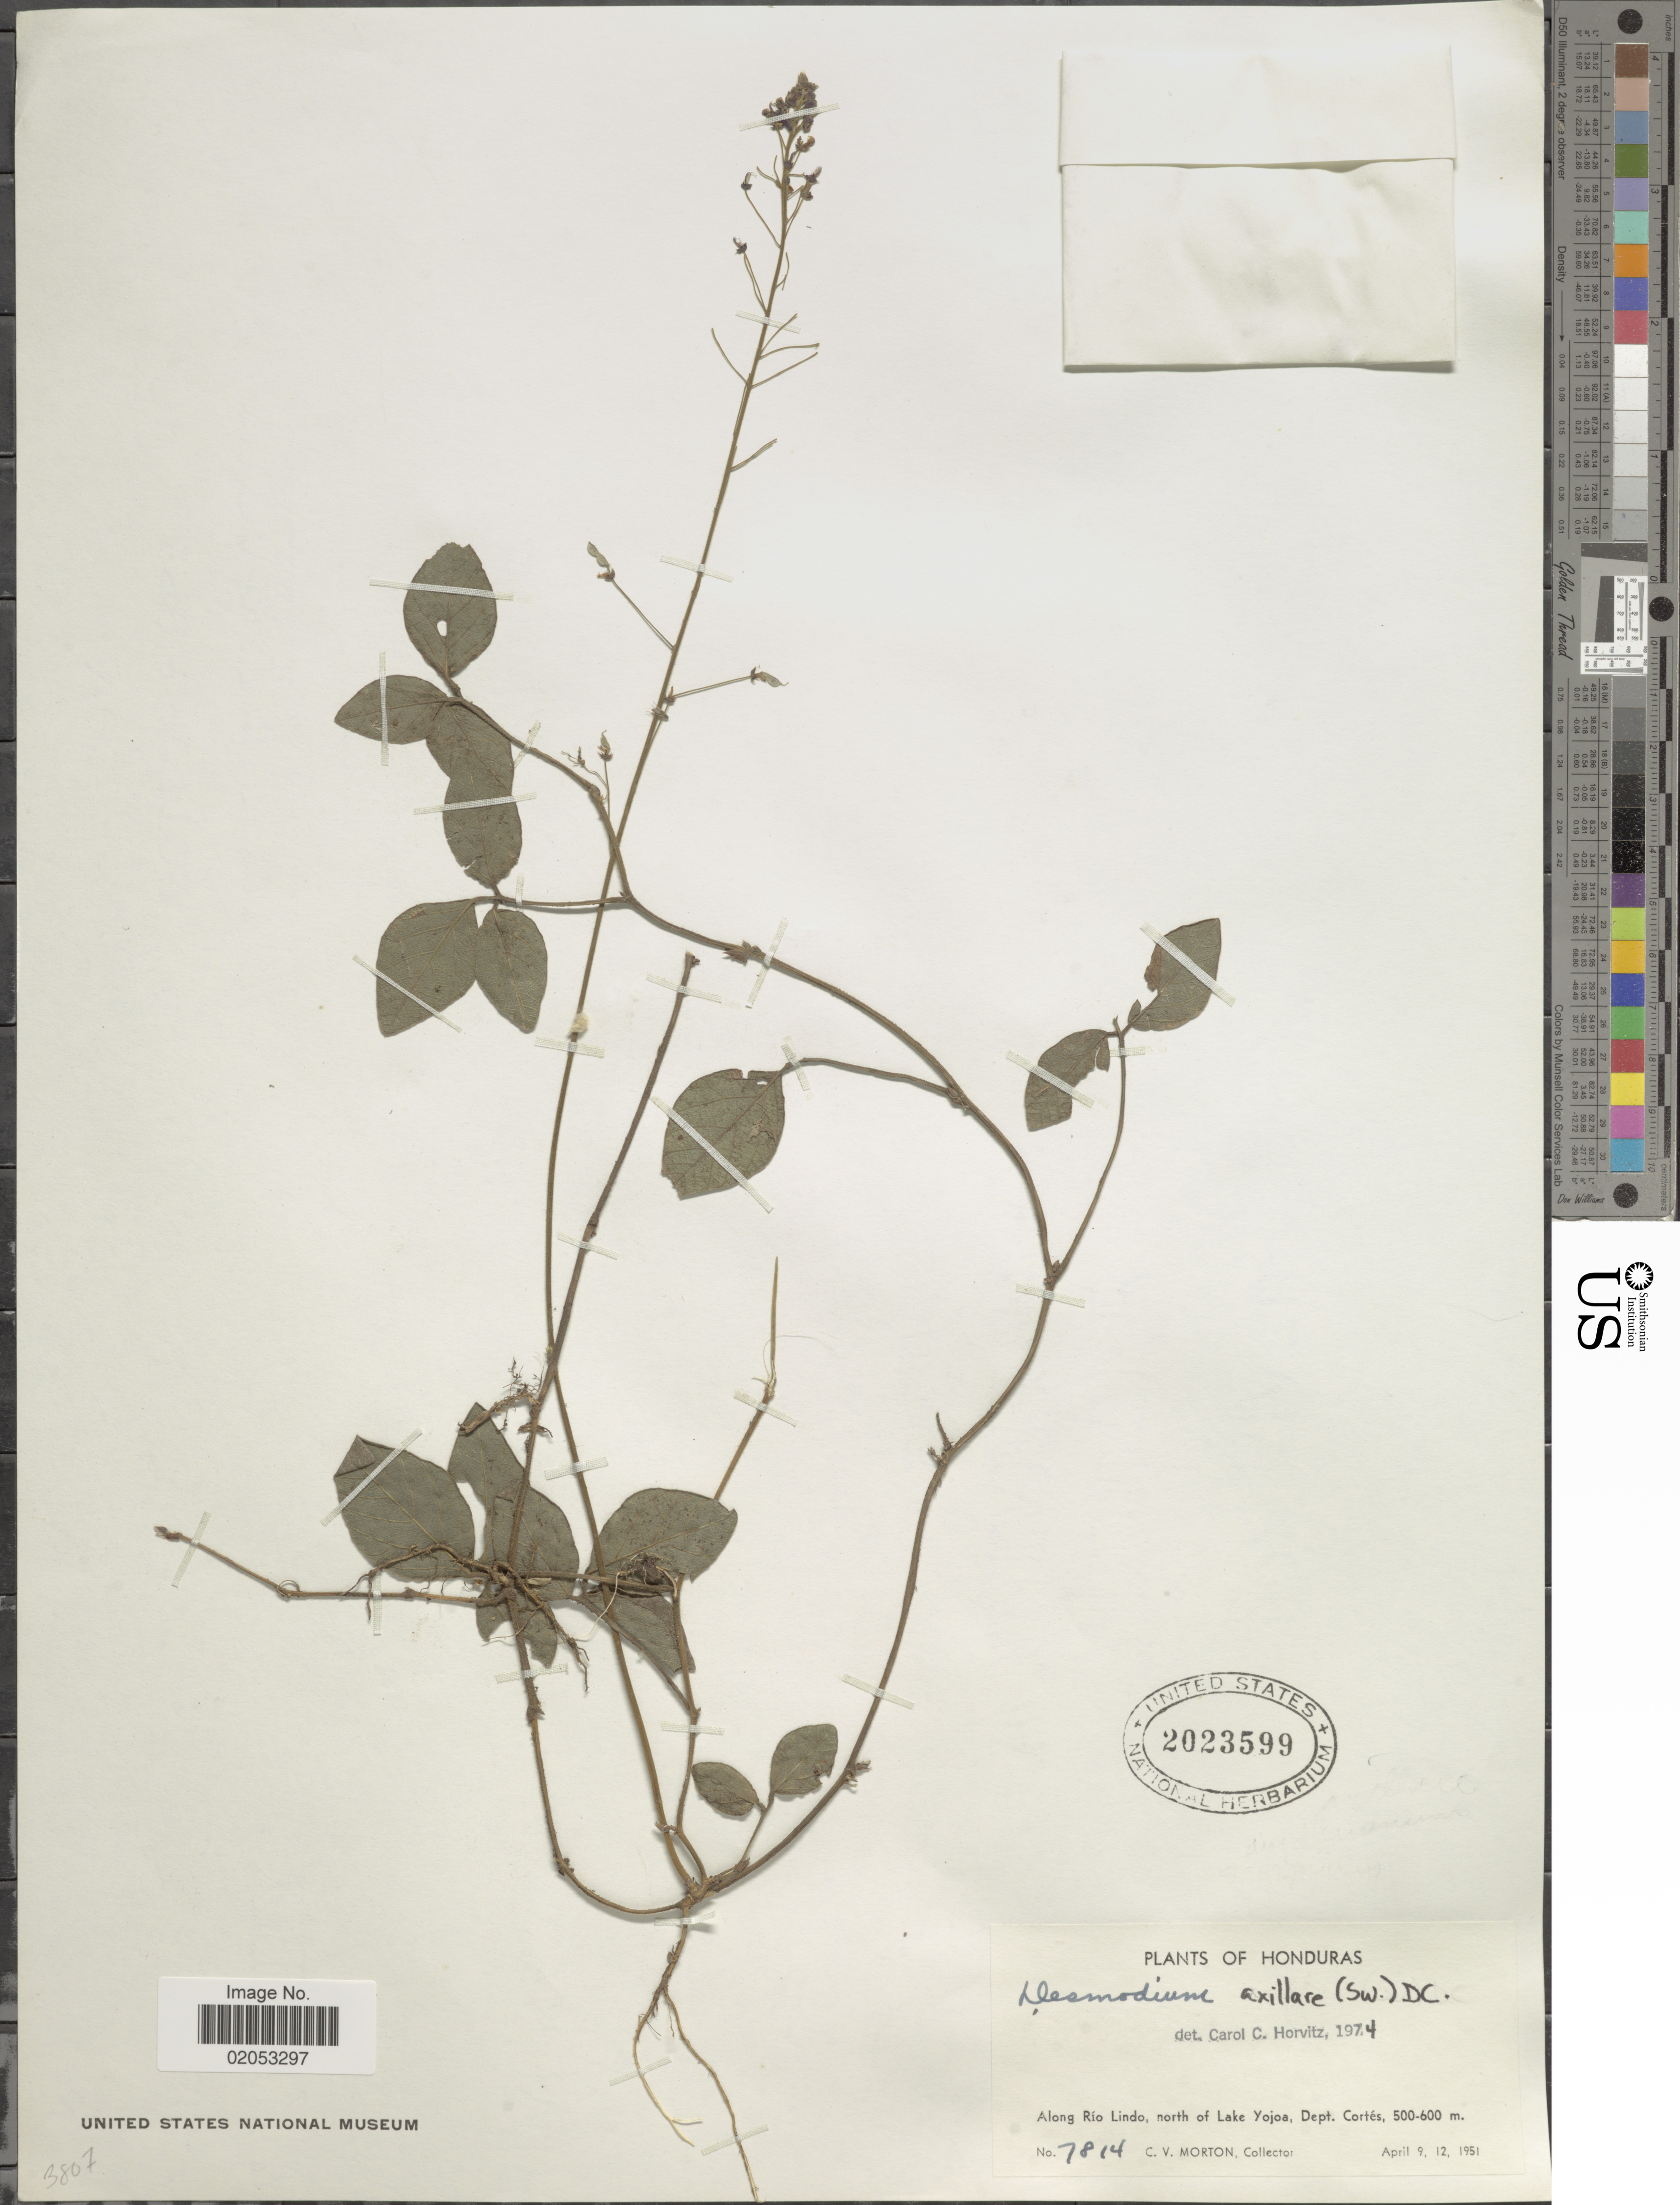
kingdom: Plantae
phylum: Tracheophyta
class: Magnoliopsida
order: Fabales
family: Fabaceae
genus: Desmodium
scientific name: Desmodium axillare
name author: (Sw.) DC.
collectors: C. V. Morton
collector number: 7814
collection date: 1951-04-09/1951-04-12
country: Honduras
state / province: Cortés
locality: Along Rio Lindo, north of Lake Yojoa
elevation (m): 500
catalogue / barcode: US 2023599